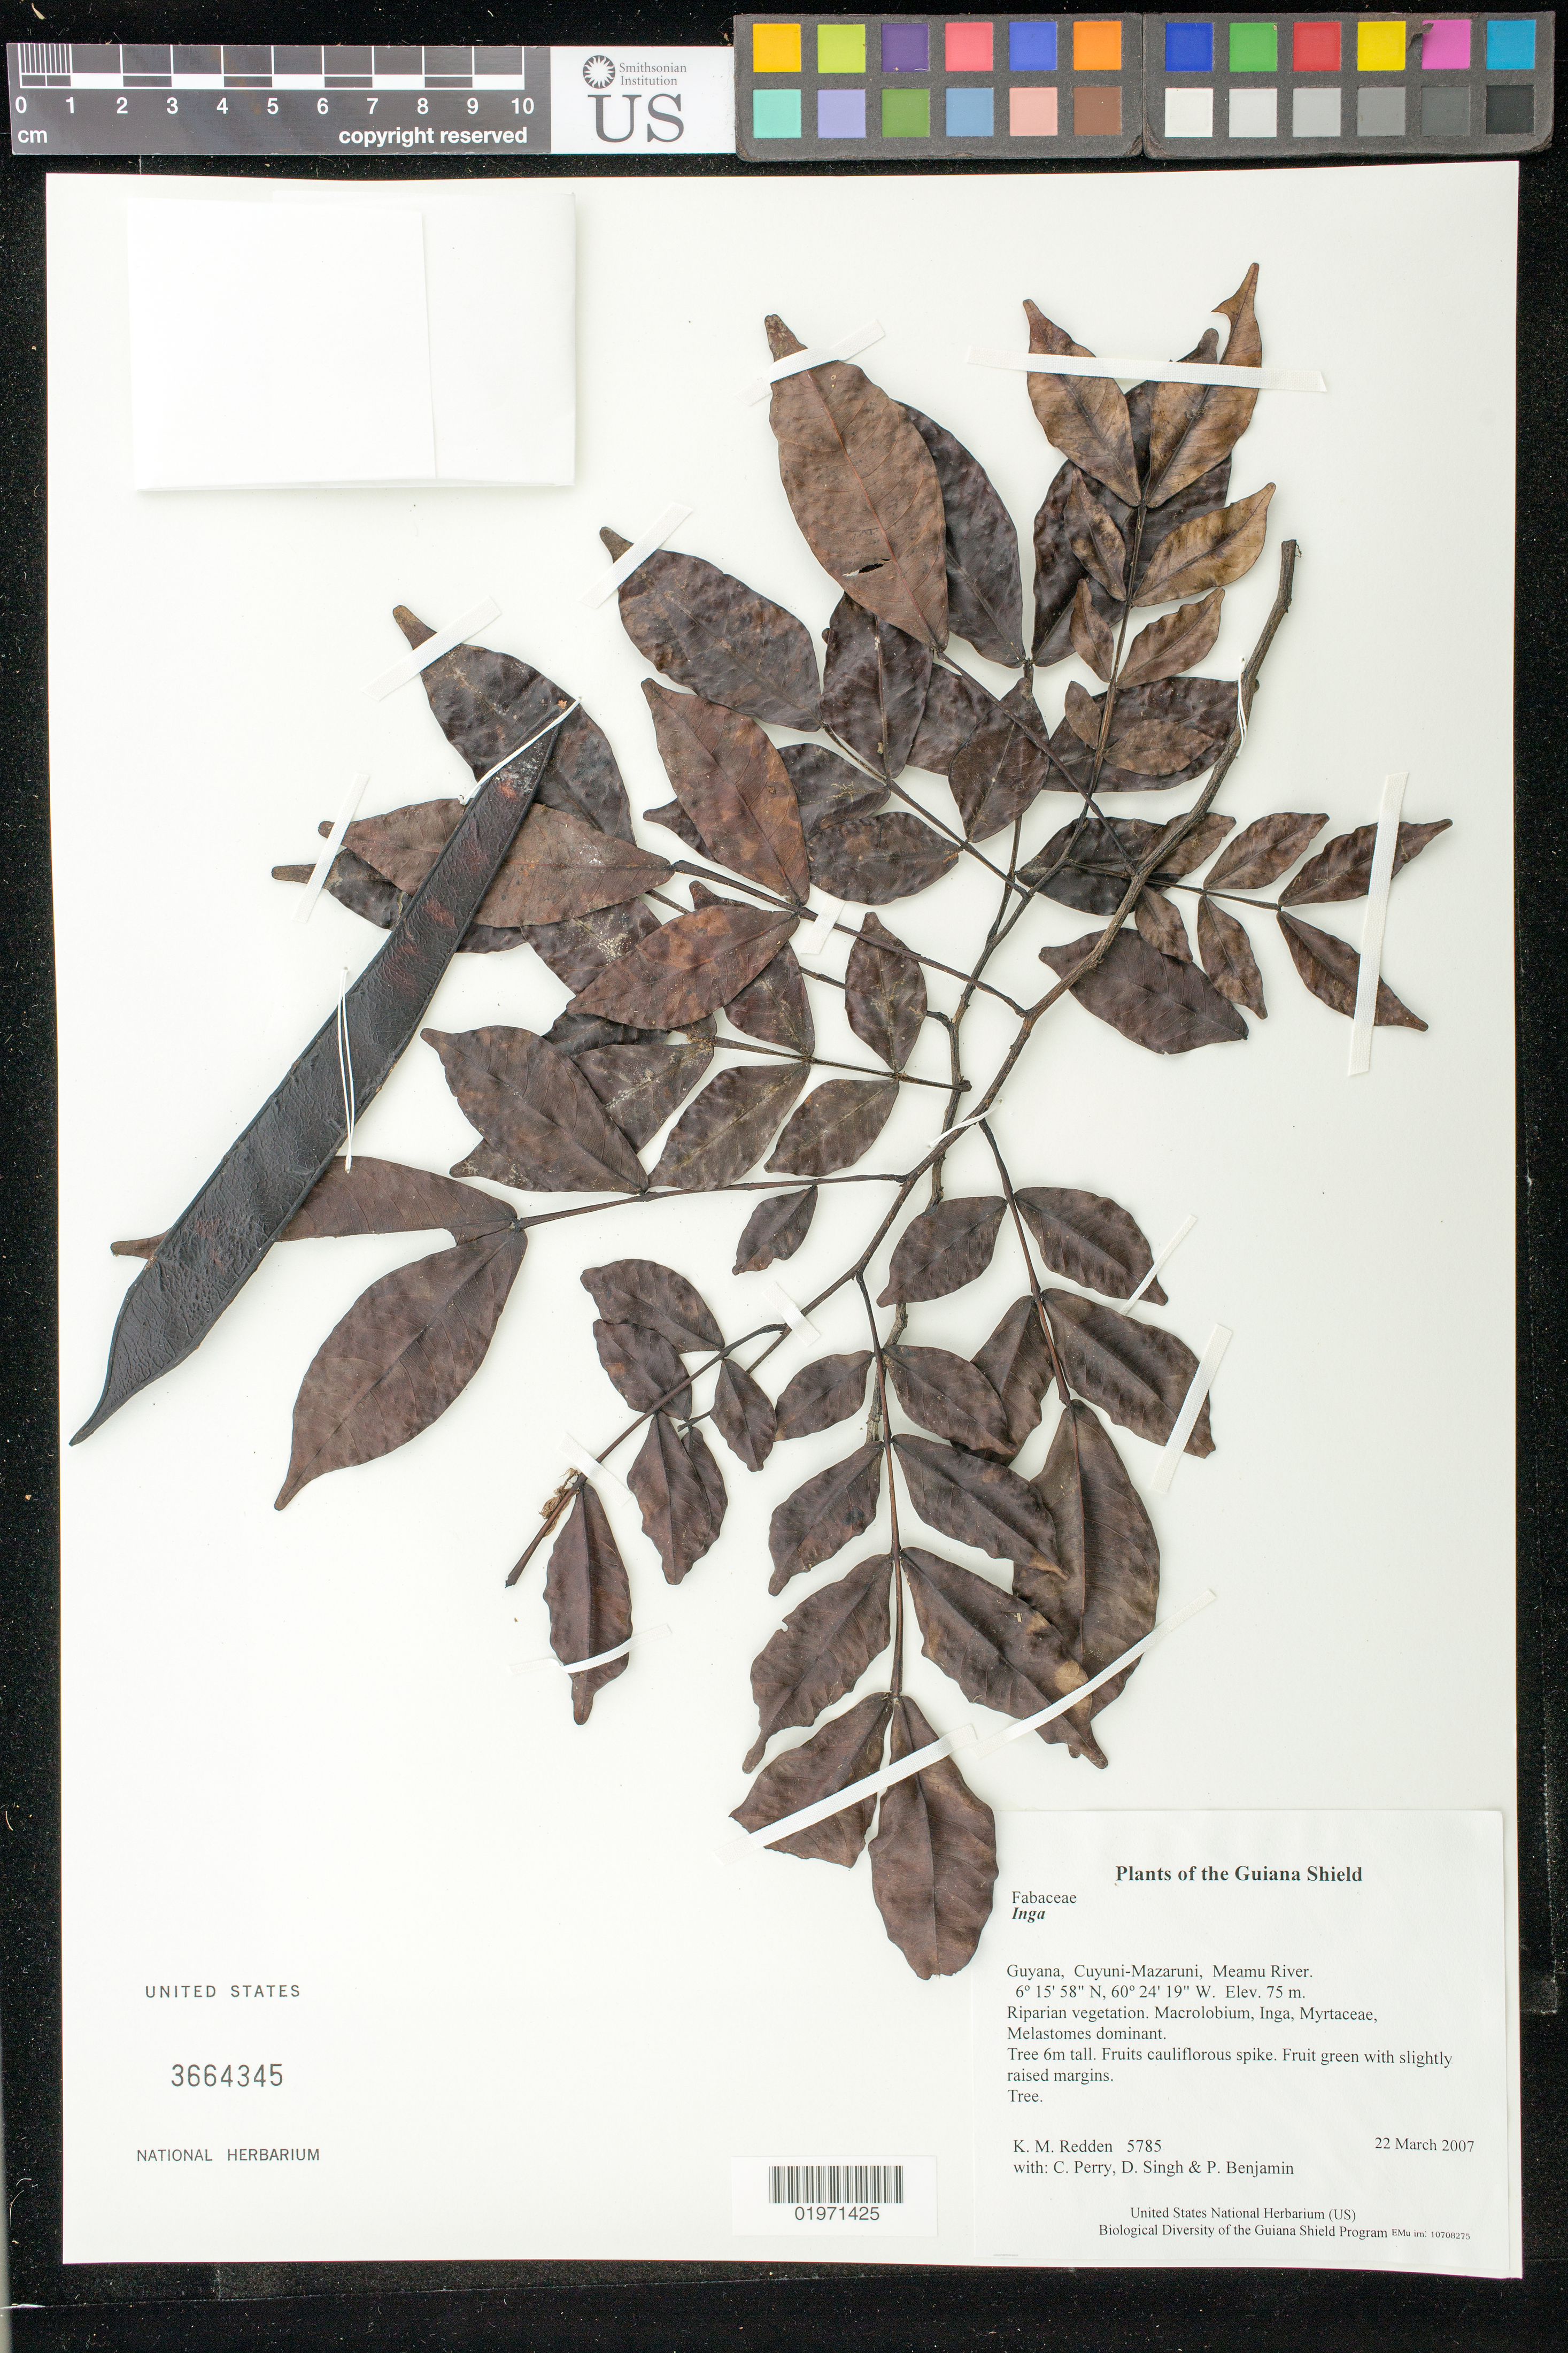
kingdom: Plantae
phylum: Tracheophyta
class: Magnoliopsida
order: Fabales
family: Fabaceae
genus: Inga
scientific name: Inga sp.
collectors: K. M. Redden, C. Perry, D. Singh & P. Benjamin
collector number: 5785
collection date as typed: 22 March 2007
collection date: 2007-03-22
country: Guyana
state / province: Cuyuni-Mazaruni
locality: Meamu River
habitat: Riparian vegetation. Macrolobium, Inga, Myrtaceae, Melastomes dominant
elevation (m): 75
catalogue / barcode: US 3664345